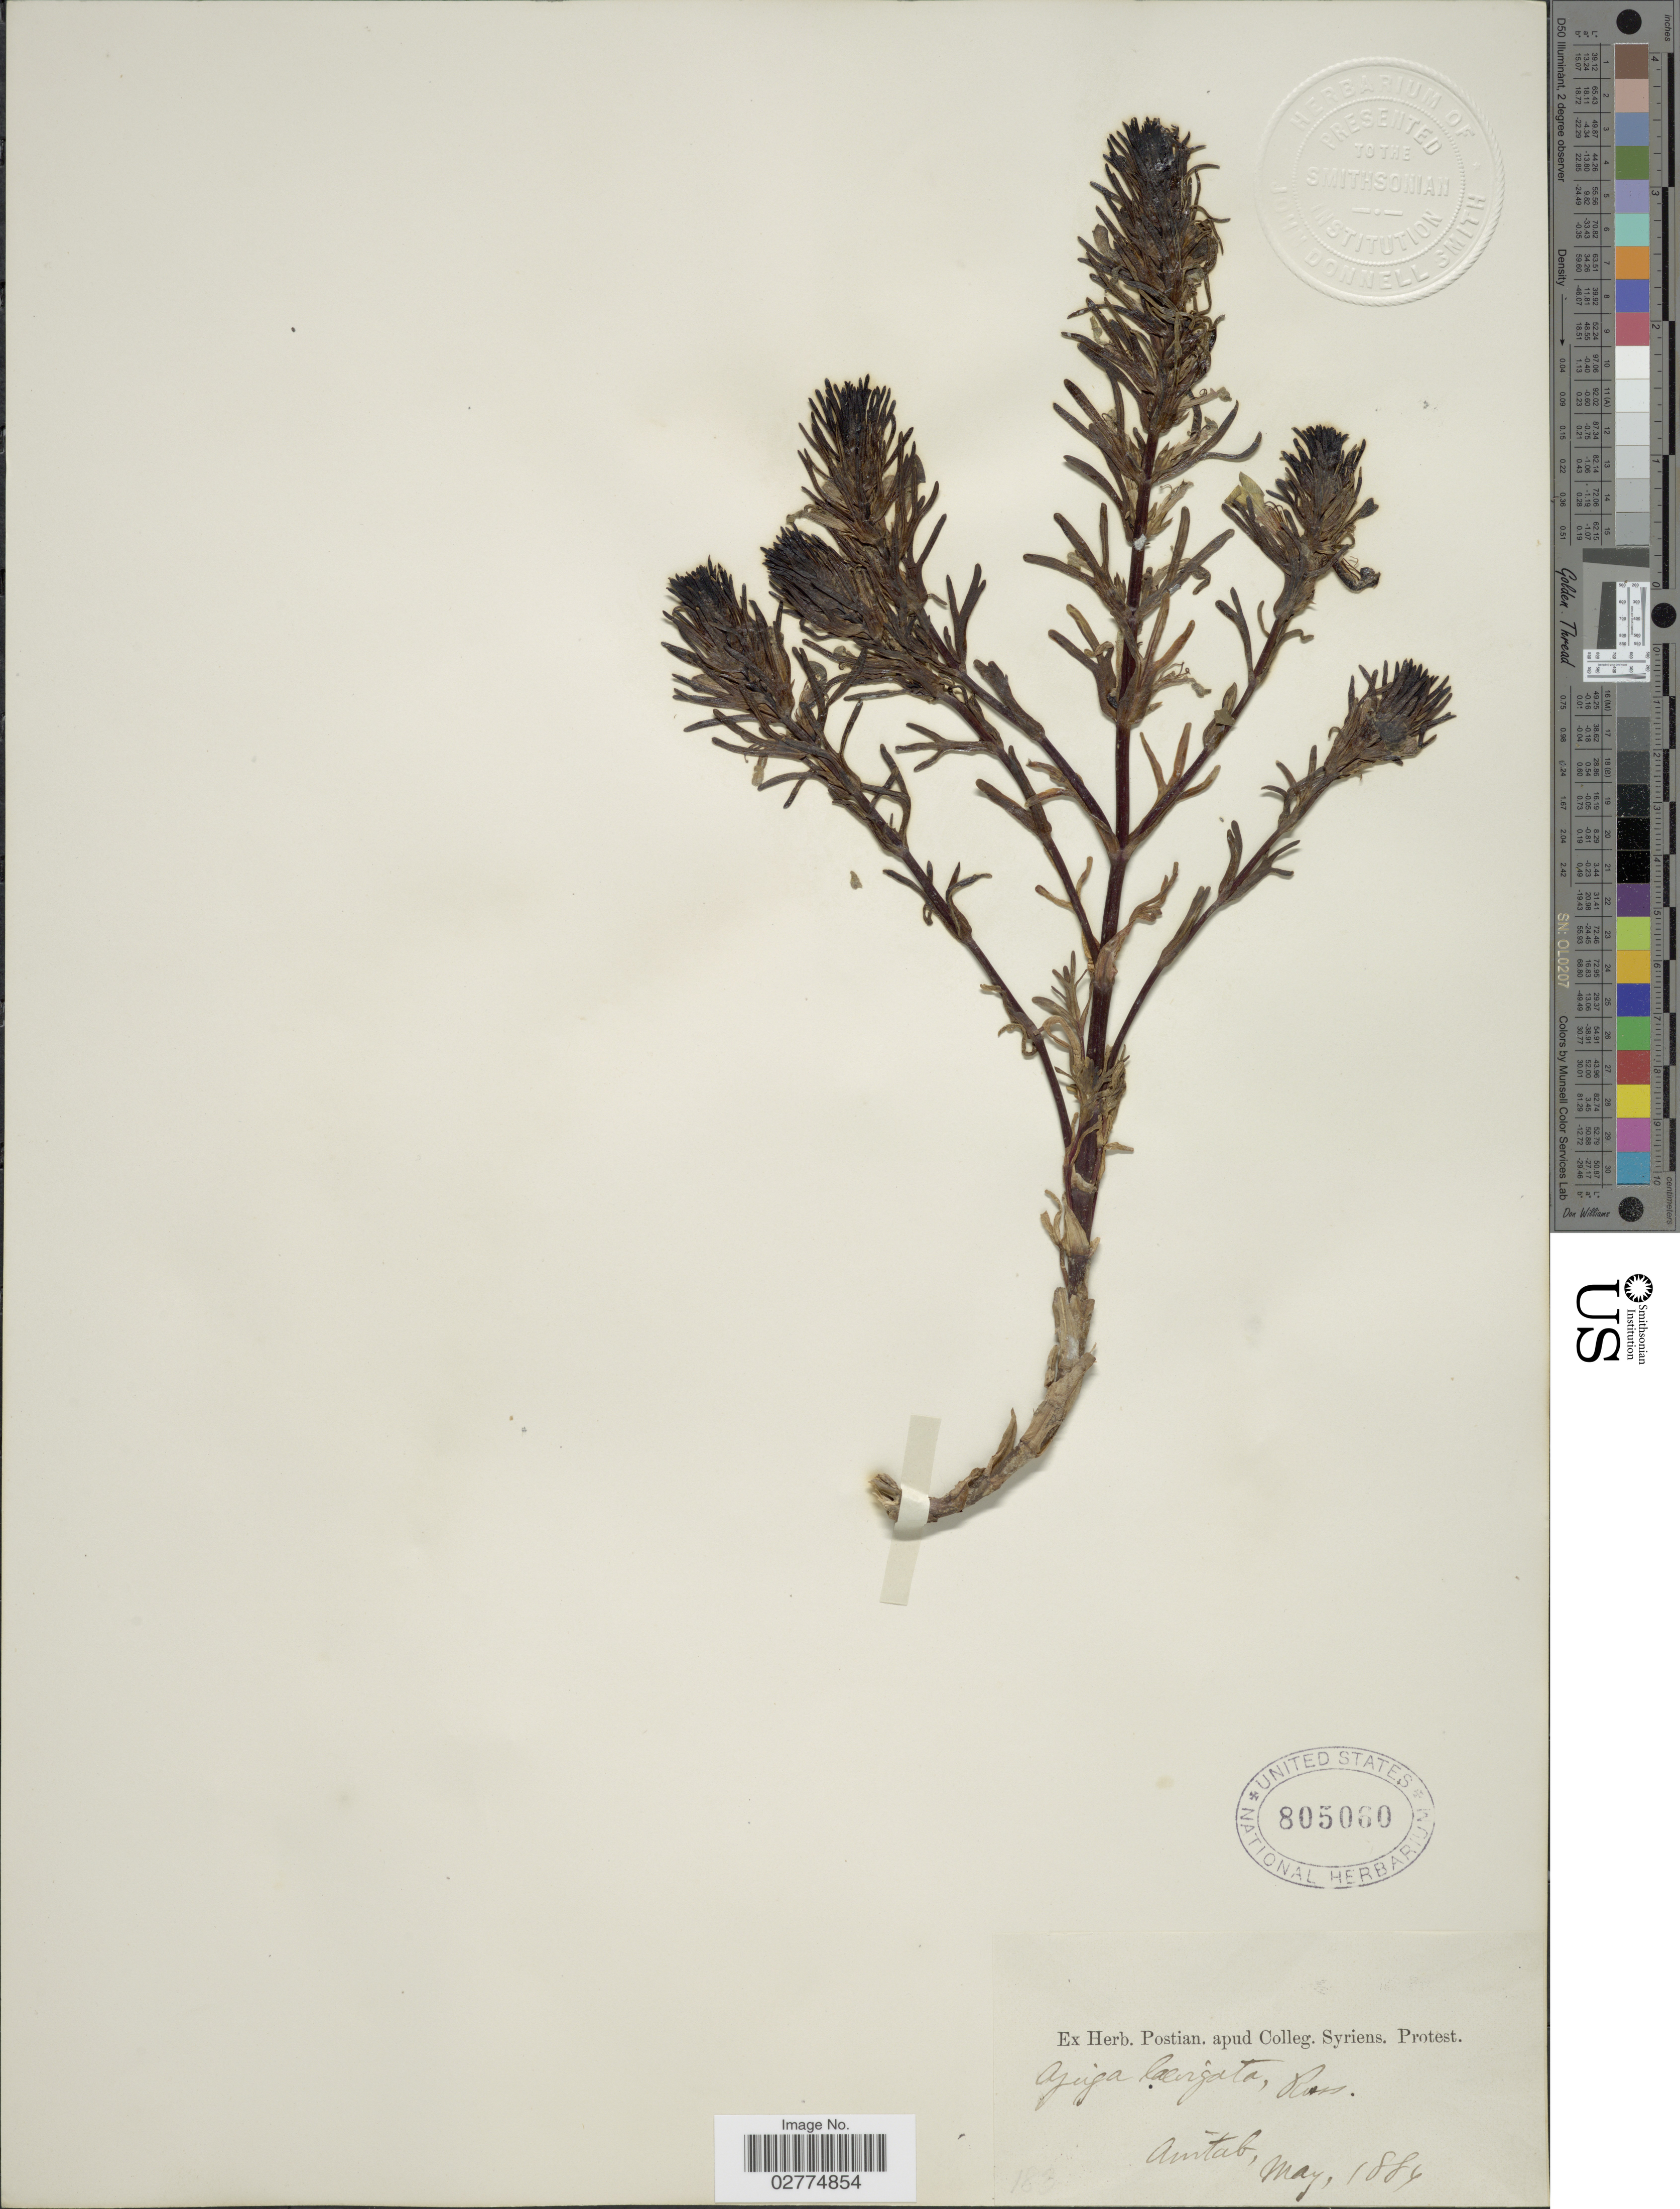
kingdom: Plantae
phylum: Tracheophyta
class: Magnoliopsida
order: Lamiales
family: Lamiaceae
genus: Ajuga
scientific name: Ajuga laevigata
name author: (Banks & Sol.) Boiss.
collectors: ex herb. Postian. apud Colleg. Syriens. Protest. USE "Fannie P. A. Shepard" (10308853) AS PRIMARY COLLECTOR INSTEAD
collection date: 1884-05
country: Turkey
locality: Aintab.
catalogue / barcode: US 805060